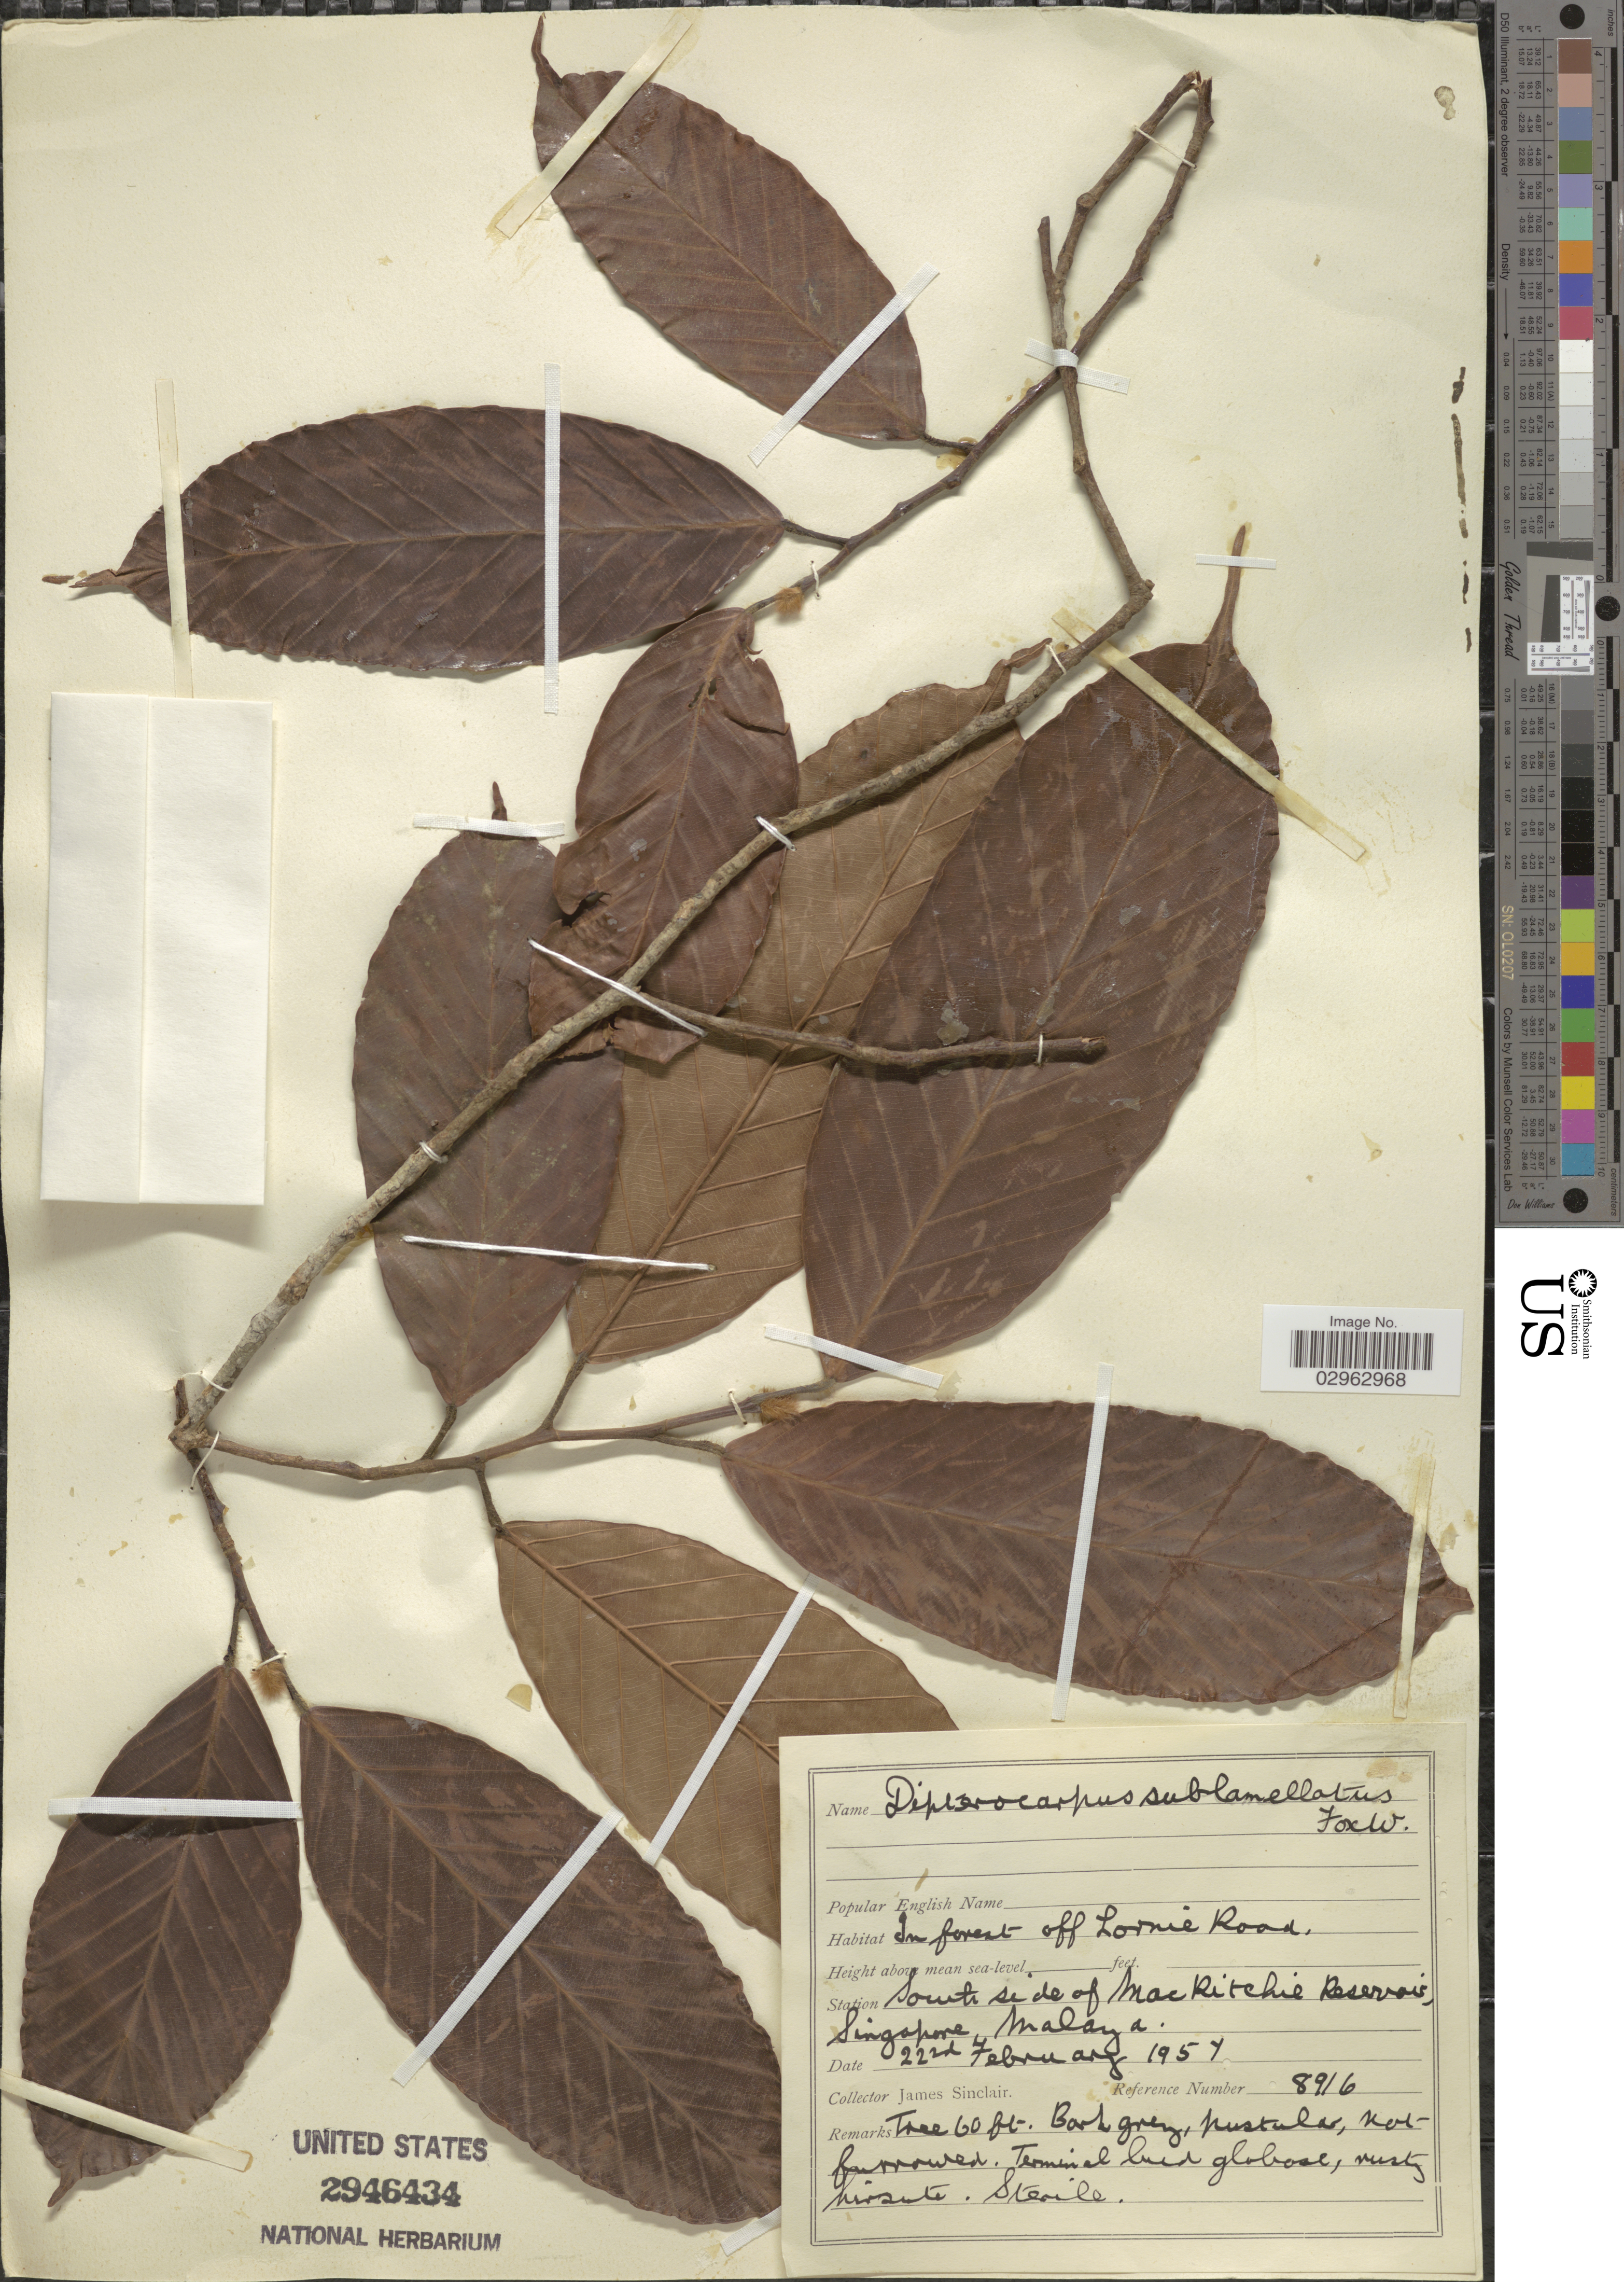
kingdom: Plantae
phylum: Tracheophyta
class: Magnoliopsida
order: Malvales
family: Dipterocarpaceae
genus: Dipterocarpus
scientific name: Dipterocarpus sublamellatus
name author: Foxw.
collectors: J. Sinclair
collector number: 8916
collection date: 1957-02-22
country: Singapore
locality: Station south side of MacRitchie Reservoir, Malaya.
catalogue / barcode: US 2946434